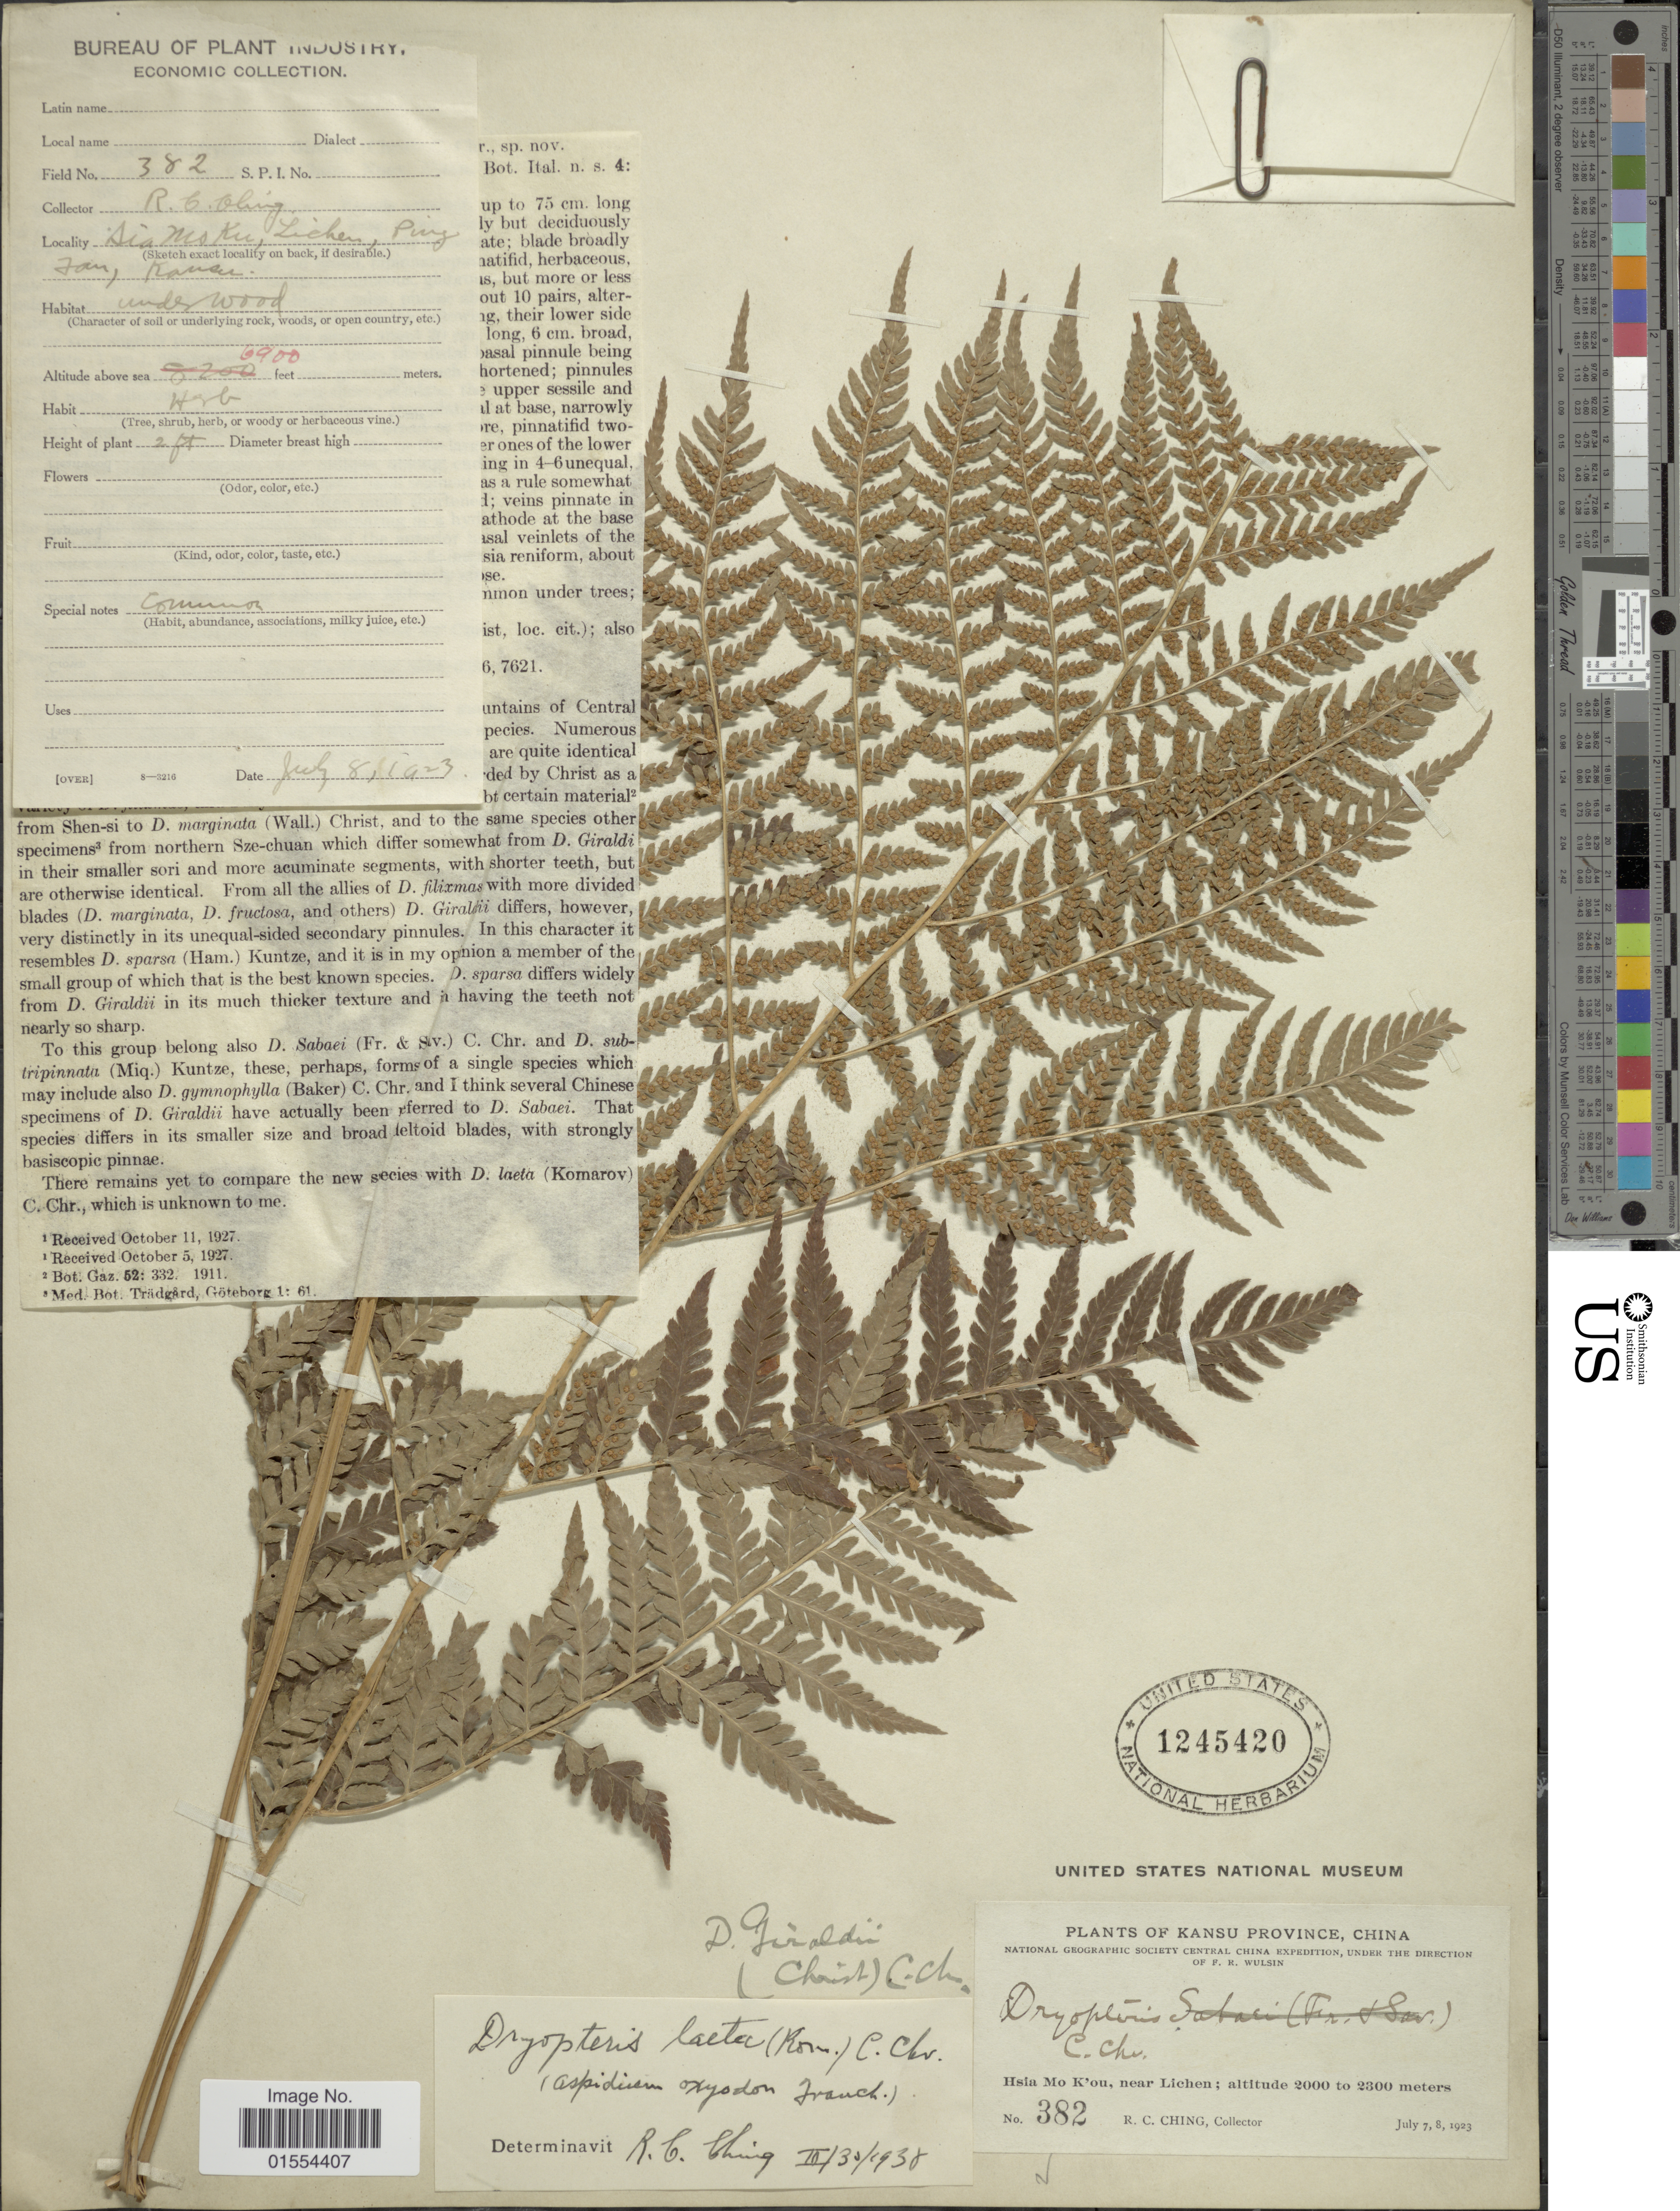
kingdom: Plantae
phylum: Tracheophyta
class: Polypodiopsida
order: Polypodiales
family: Dryopteridaceae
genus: Dryopteris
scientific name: Dryopteris laeta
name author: (Kom.) C. Chr.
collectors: R. C. Ching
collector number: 382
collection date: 1923-07-08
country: China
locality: Kansu Province, China, Hsia Mo K'ou, near Lichen.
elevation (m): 2000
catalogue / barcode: US 1245420